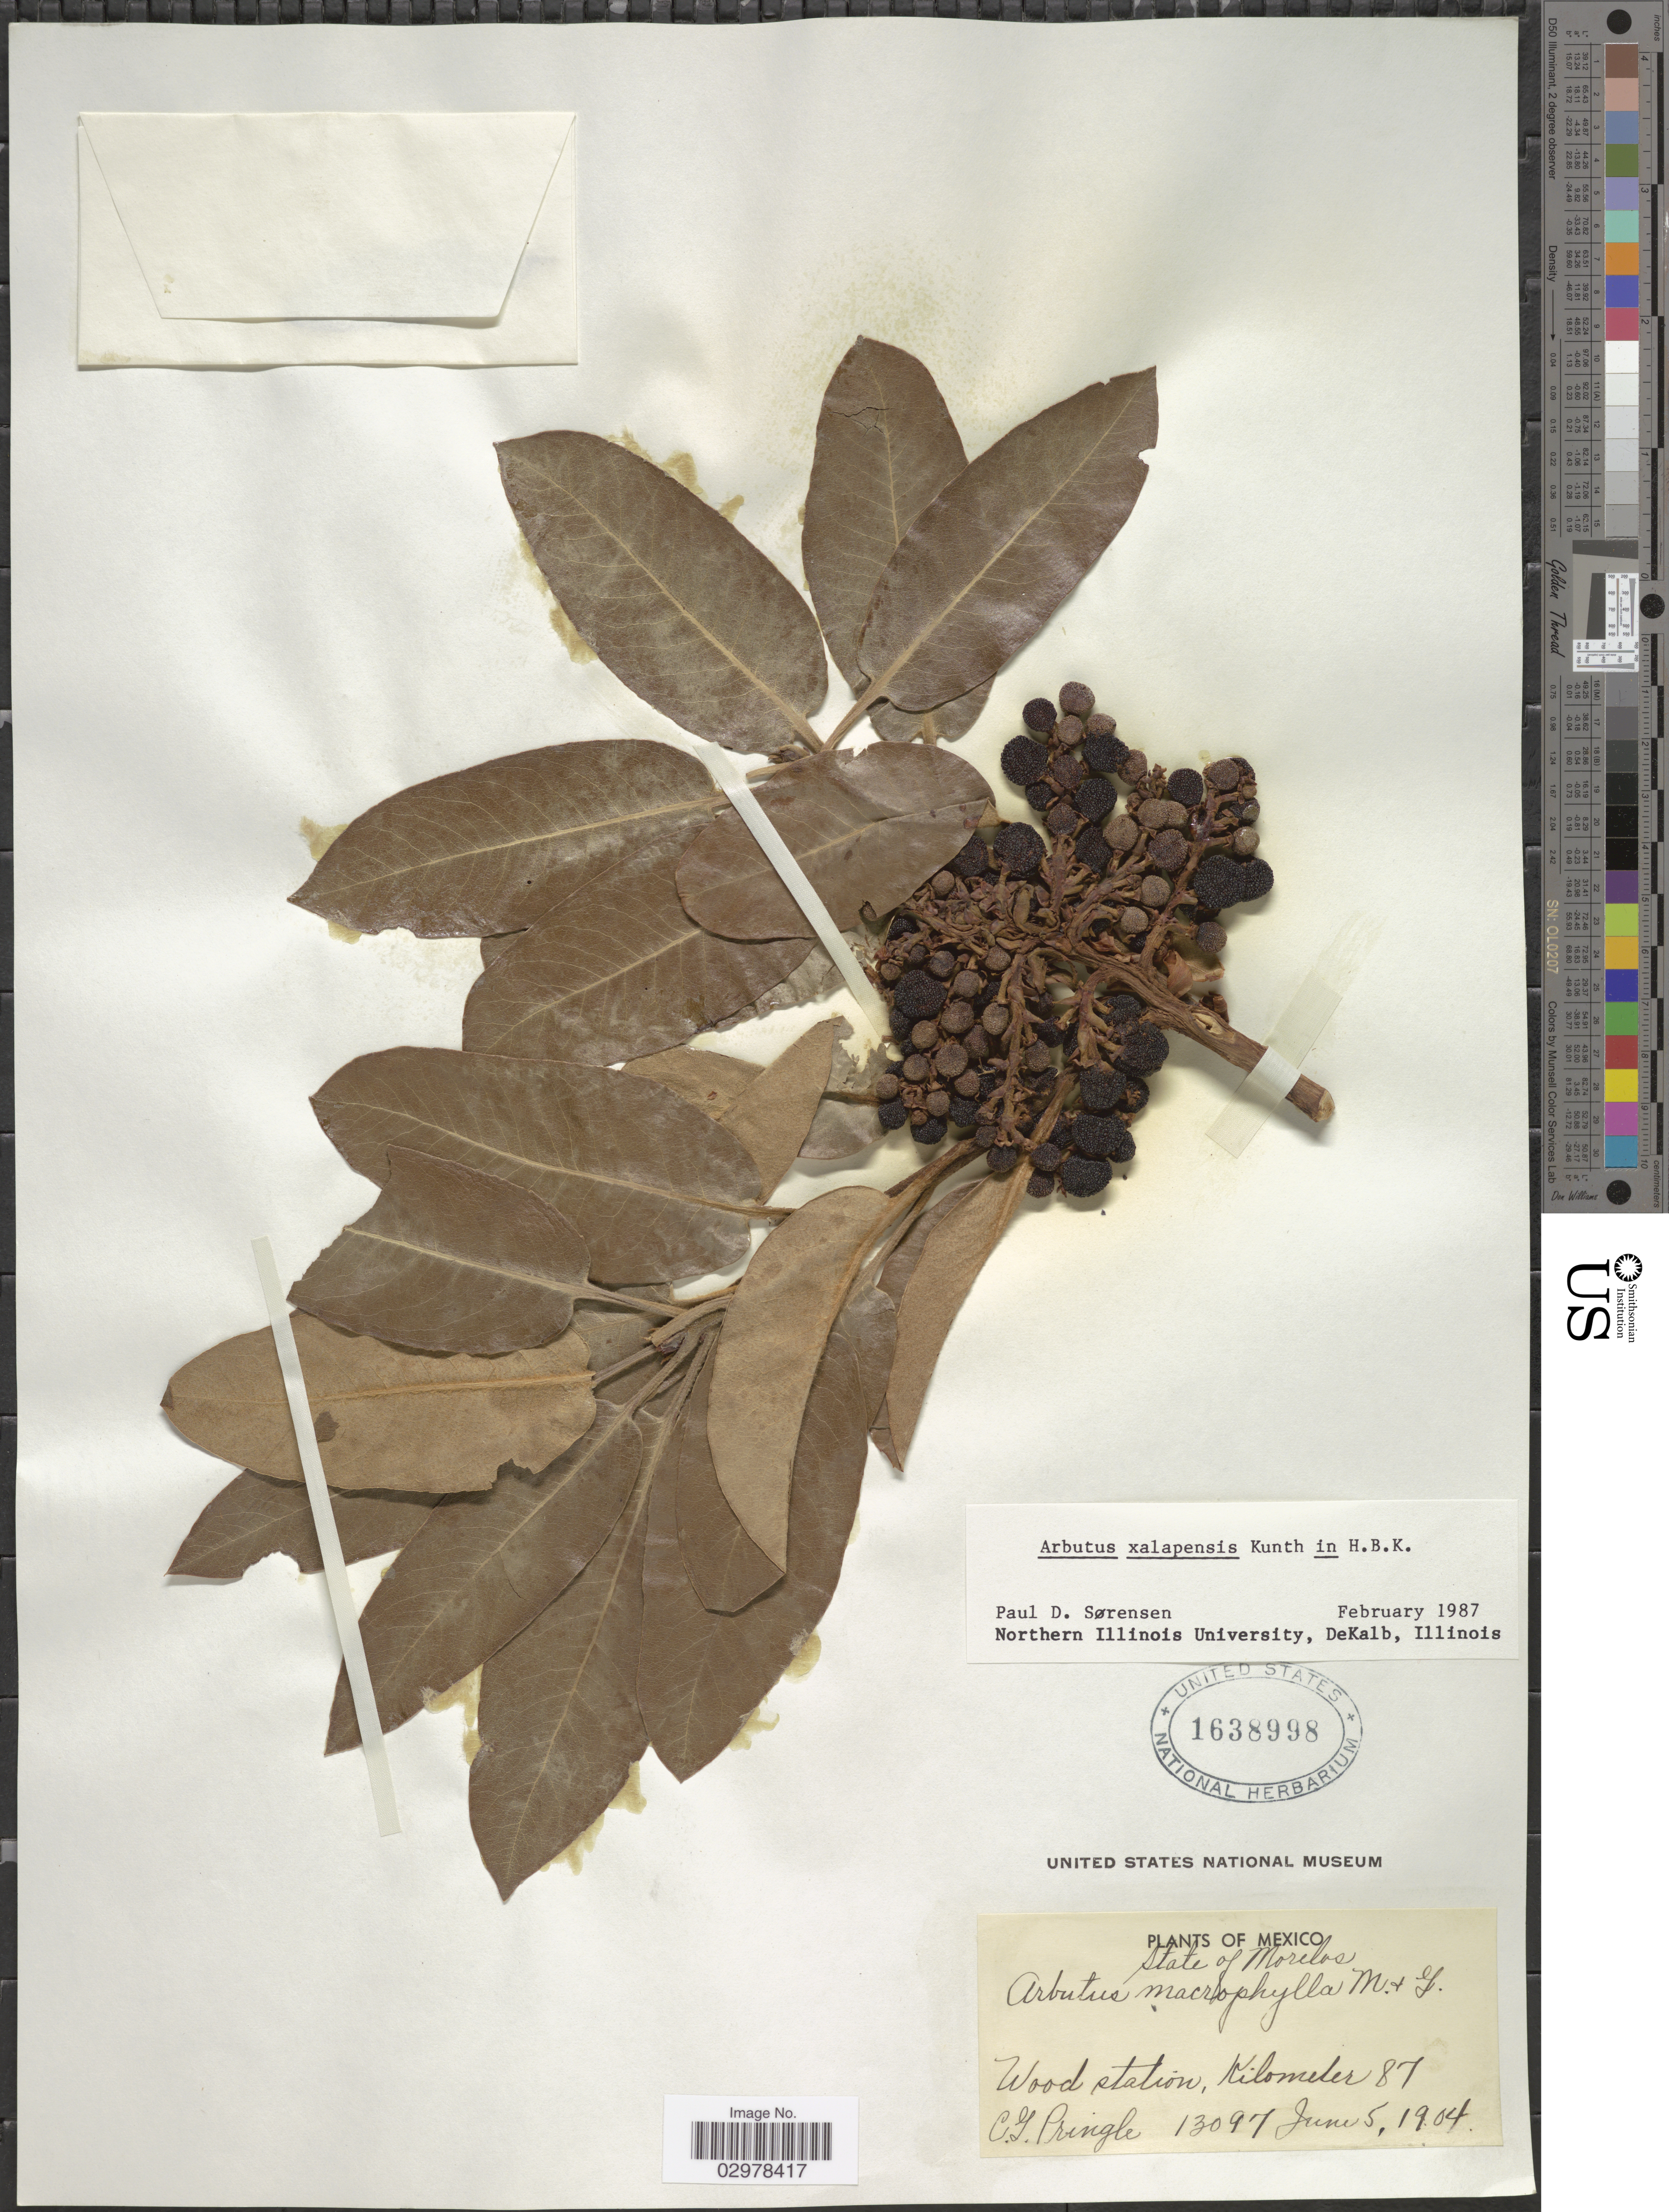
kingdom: Plantae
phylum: Tracheophyta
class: Magnoliopsida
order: Ericales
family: Ericaceae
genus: Arbutus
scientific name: Arbutus xalapensis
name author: Kunth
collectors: C. G. Pringle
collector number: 13097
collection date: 1904-06-05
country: Mexico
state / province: Morelos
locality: Wood station, Kilometer 87.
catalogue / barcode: US 1638998